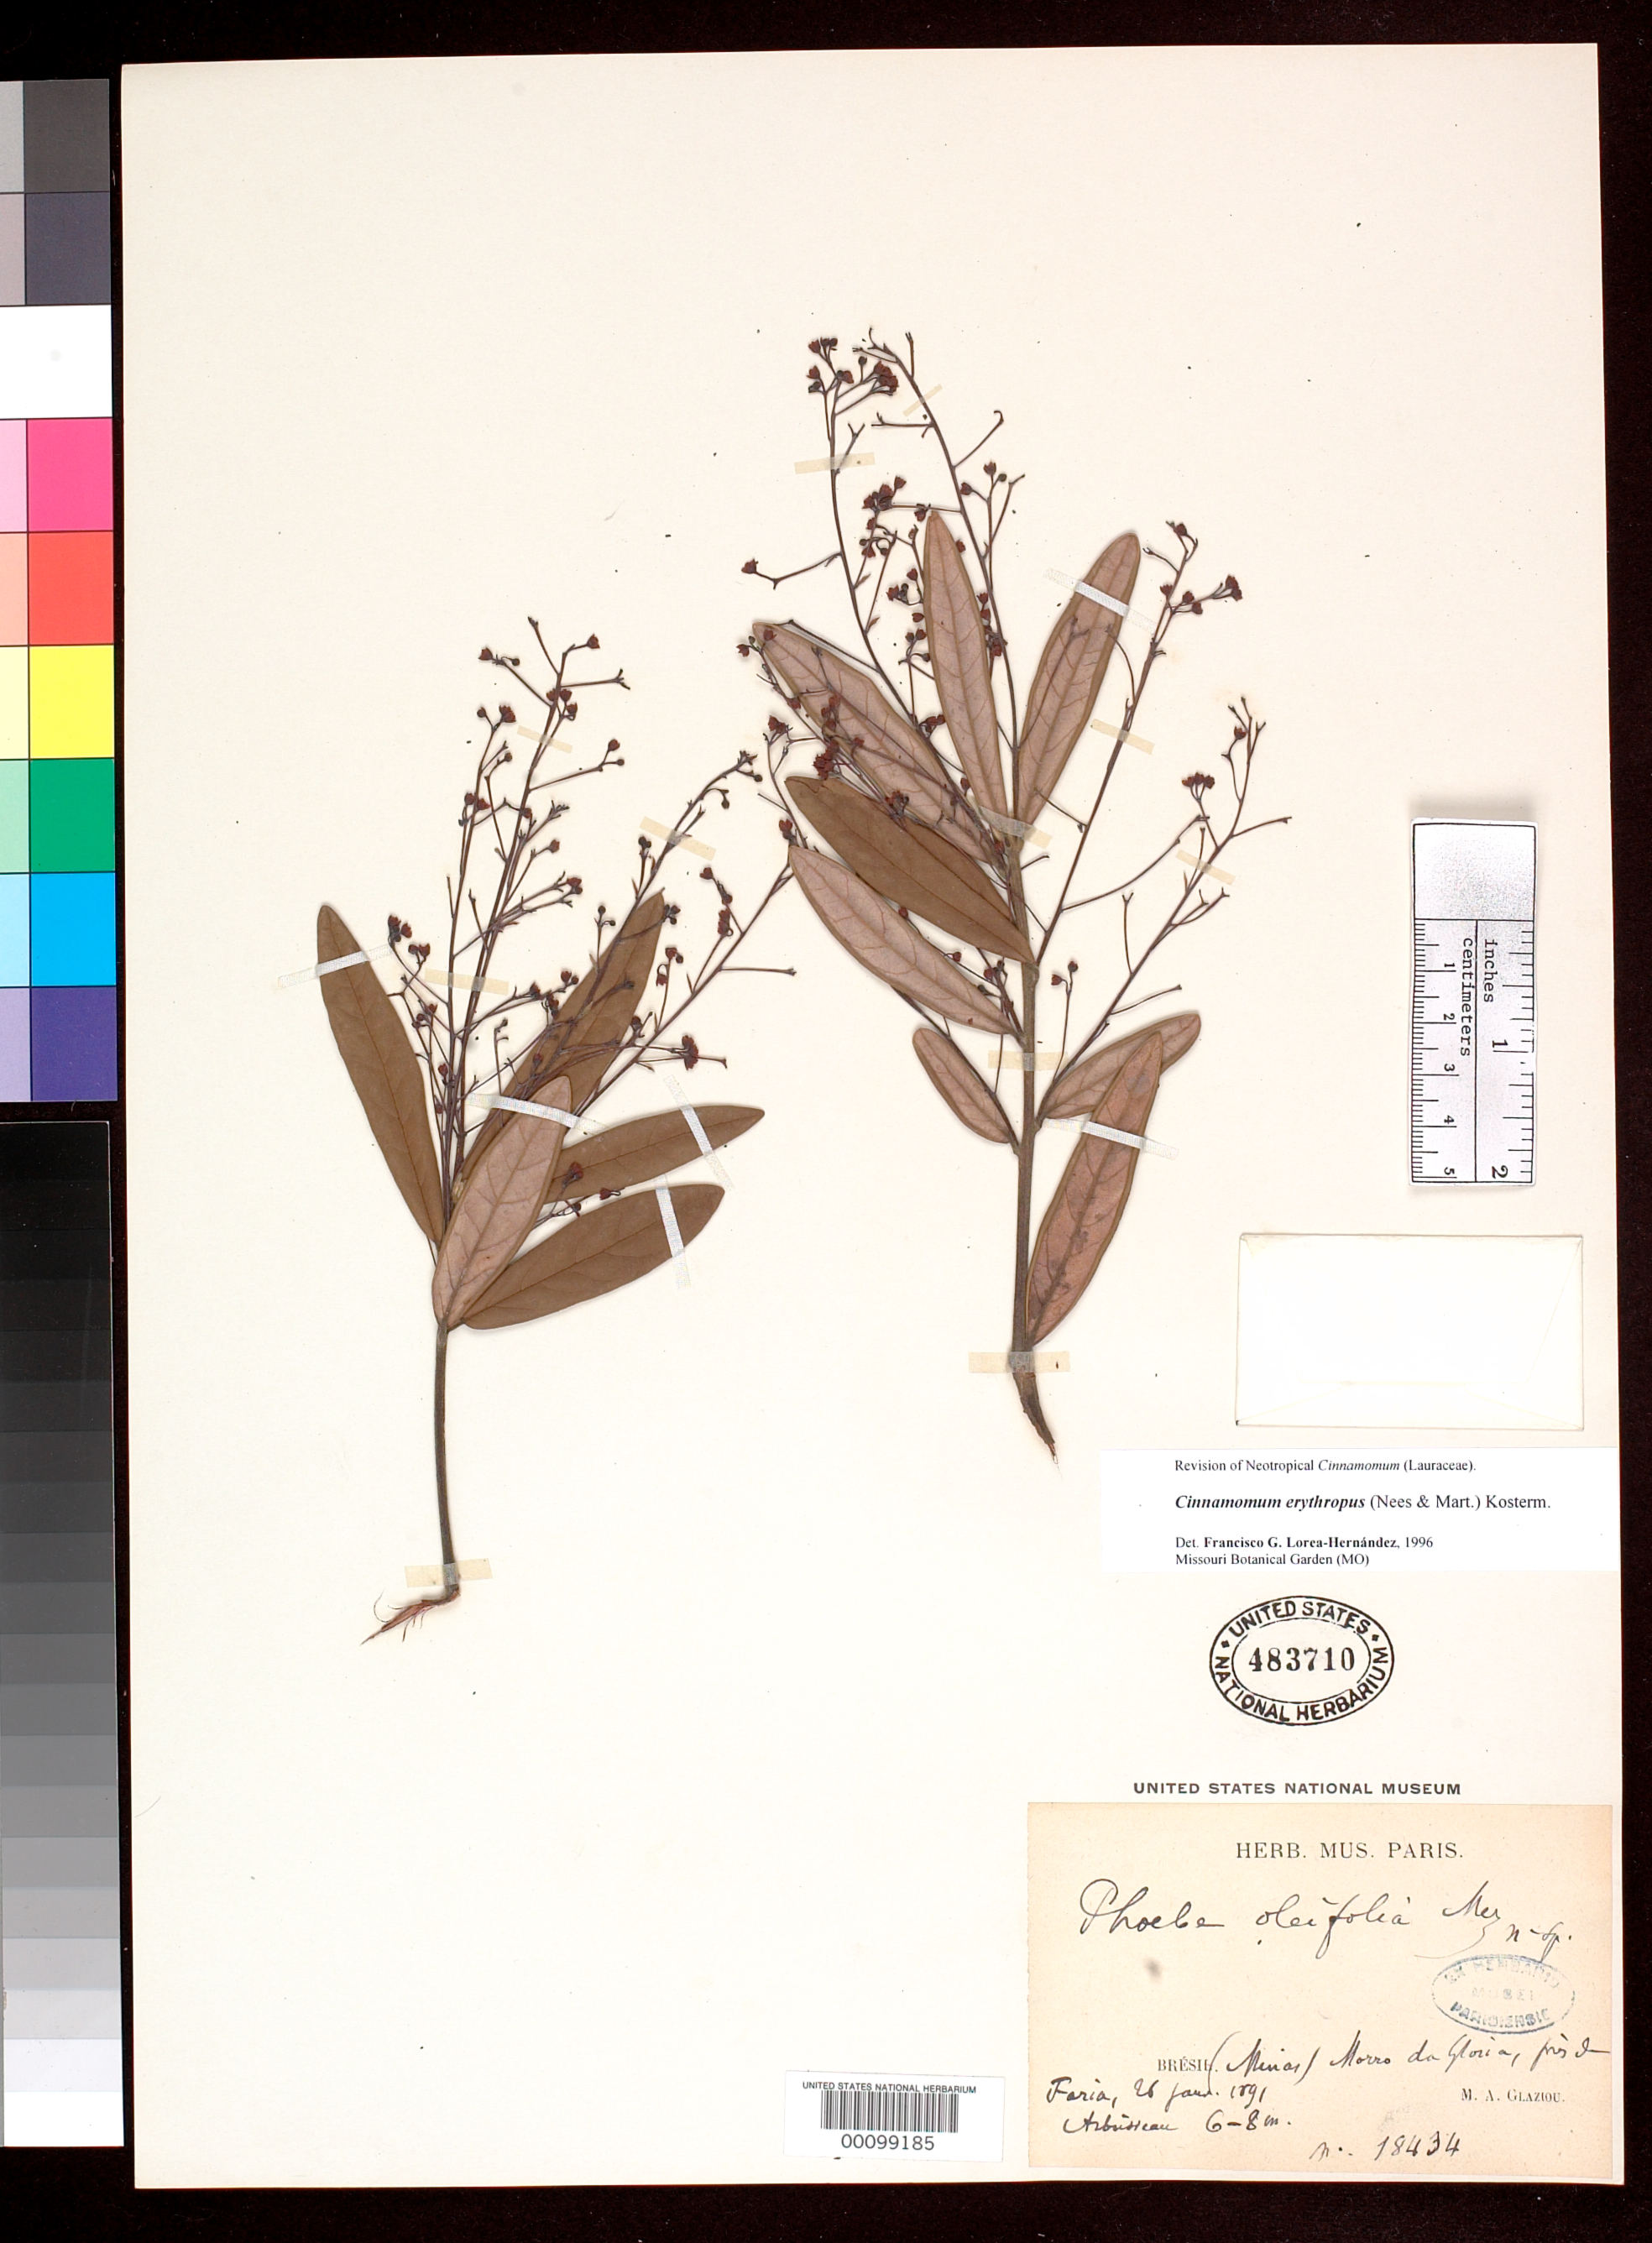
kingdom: Plantae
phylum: Tracheophyta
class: Magnoliopsida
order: Laurales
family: Lauraceae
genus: Phoebe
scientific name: Phoebe oleifolia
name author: Mez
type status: Type Collection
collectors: A. F. M. Glaziou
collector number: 18434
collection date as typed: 26 Jan 1891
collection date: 1891-01-26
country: Brazil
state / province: Minas Gerais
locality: Morro da Gloria, Presfaria.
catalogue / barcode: US 483710